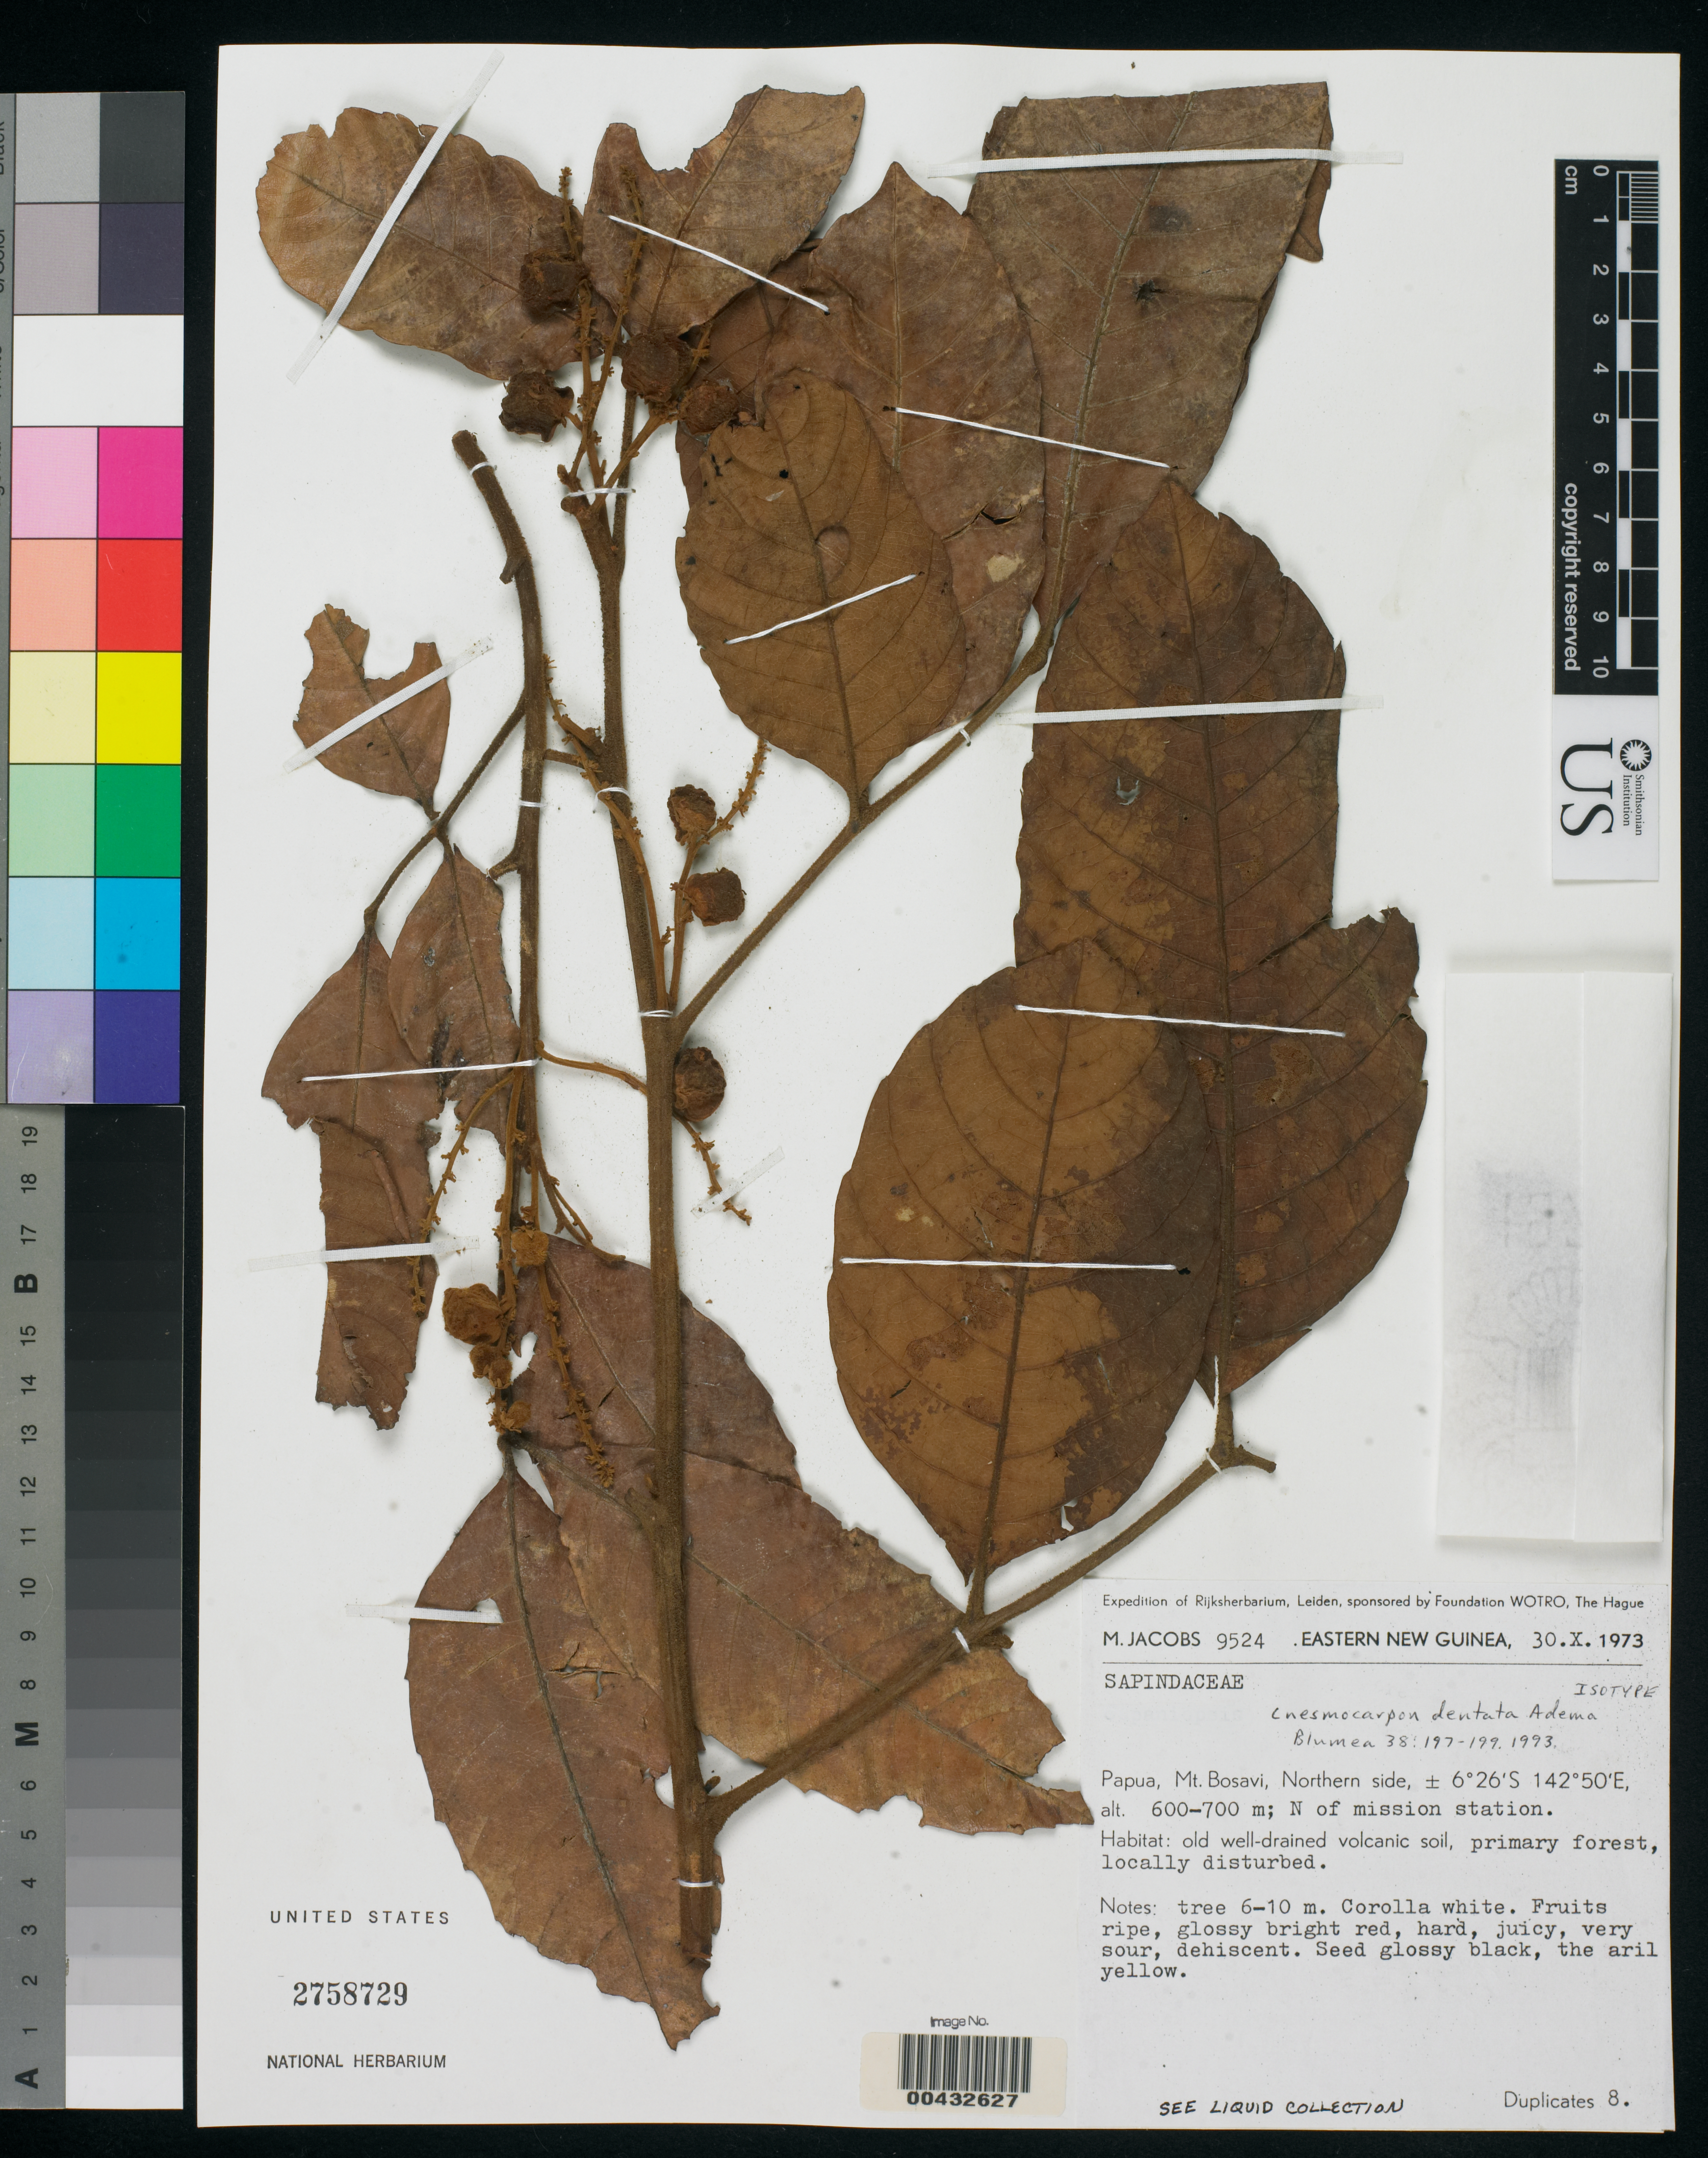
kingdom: Plantae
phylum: Tracheophyta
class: Magnoliopsida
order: Sapindales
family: Sapindaceae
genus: Cnesmocarpon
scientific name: Cnesmocarpon dentata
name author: Adema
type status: Isotype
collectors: M. R. Jacobs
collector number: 9524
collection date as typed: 30 Oct 1973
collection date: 1973-10-30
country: Papua New Guinea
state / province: Southern Highlands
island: New Guinea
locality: Mt. Bosavi, northern side.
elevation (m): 600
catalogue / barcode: US 2758729